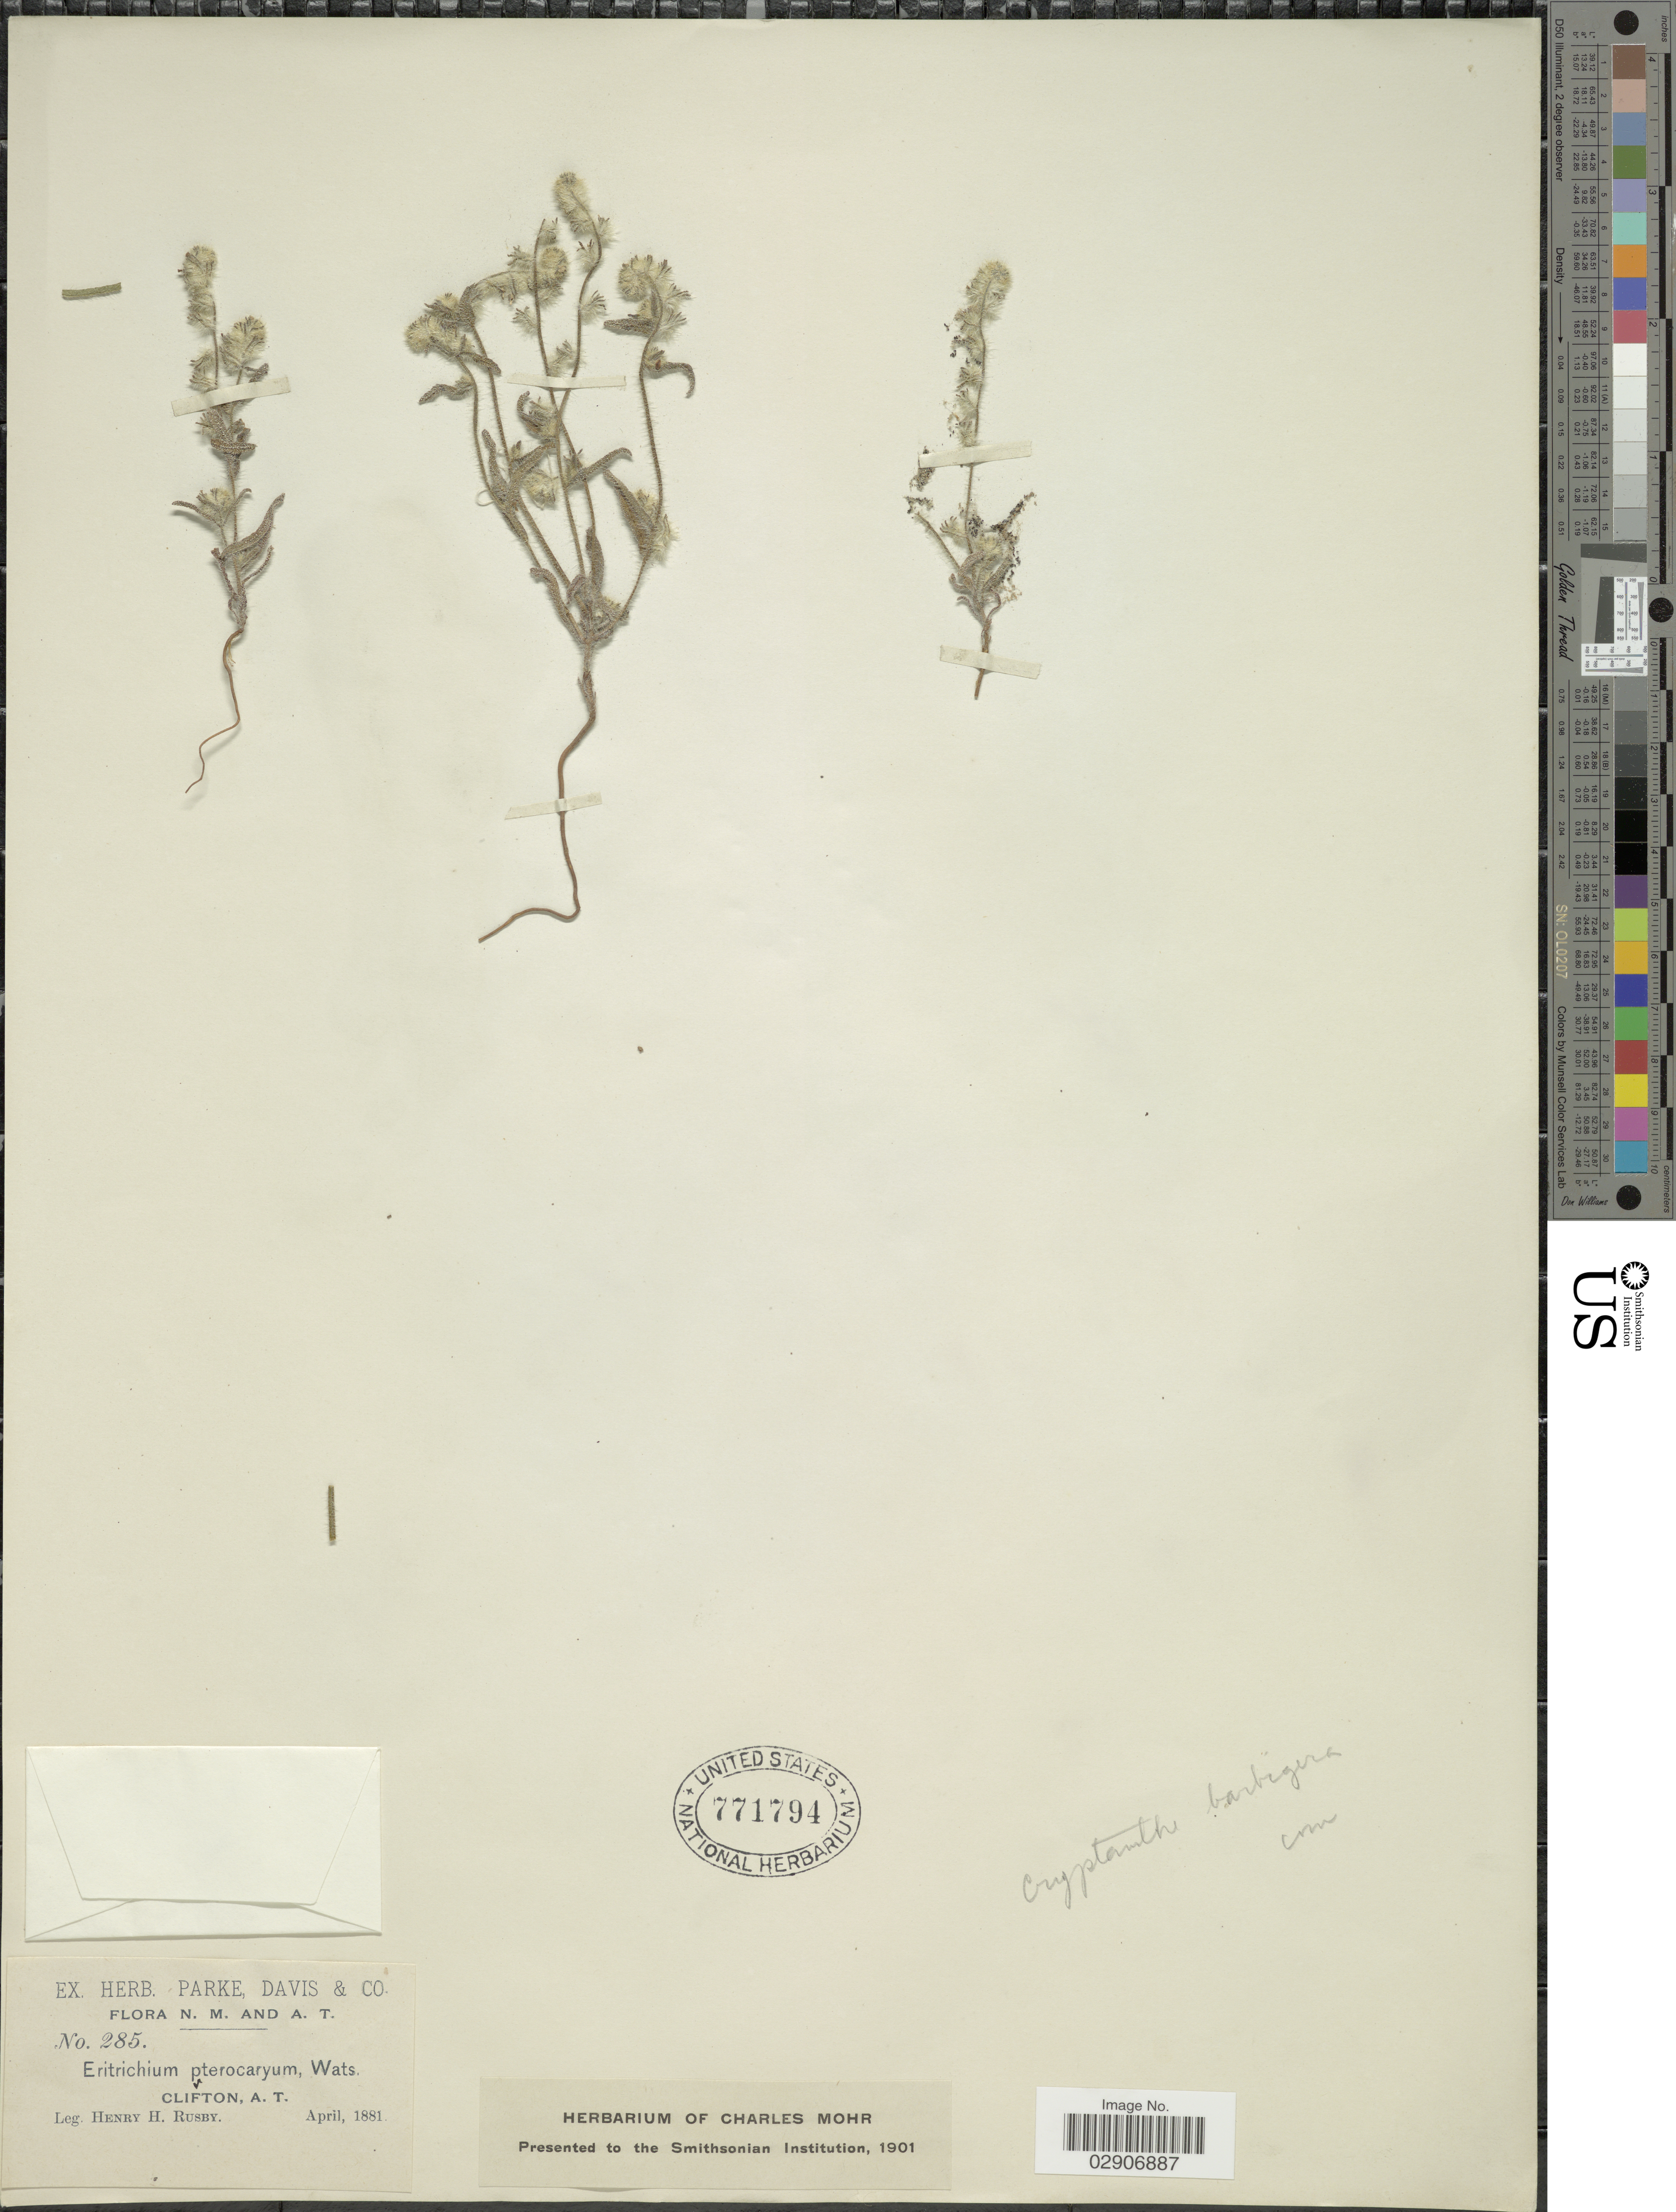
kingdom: Plantae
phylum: Tracheophyta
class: Magnoliopsida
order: Boraginales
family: Boraginaceae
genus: Cryptantha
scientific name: Cryptantha barbigera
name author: (A. Gray) Greene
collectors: H. H. Rusby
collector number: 285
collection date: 1881-04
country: United States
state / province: Arizona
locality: A. T. Clifton, A. T.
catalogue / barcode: US 771794